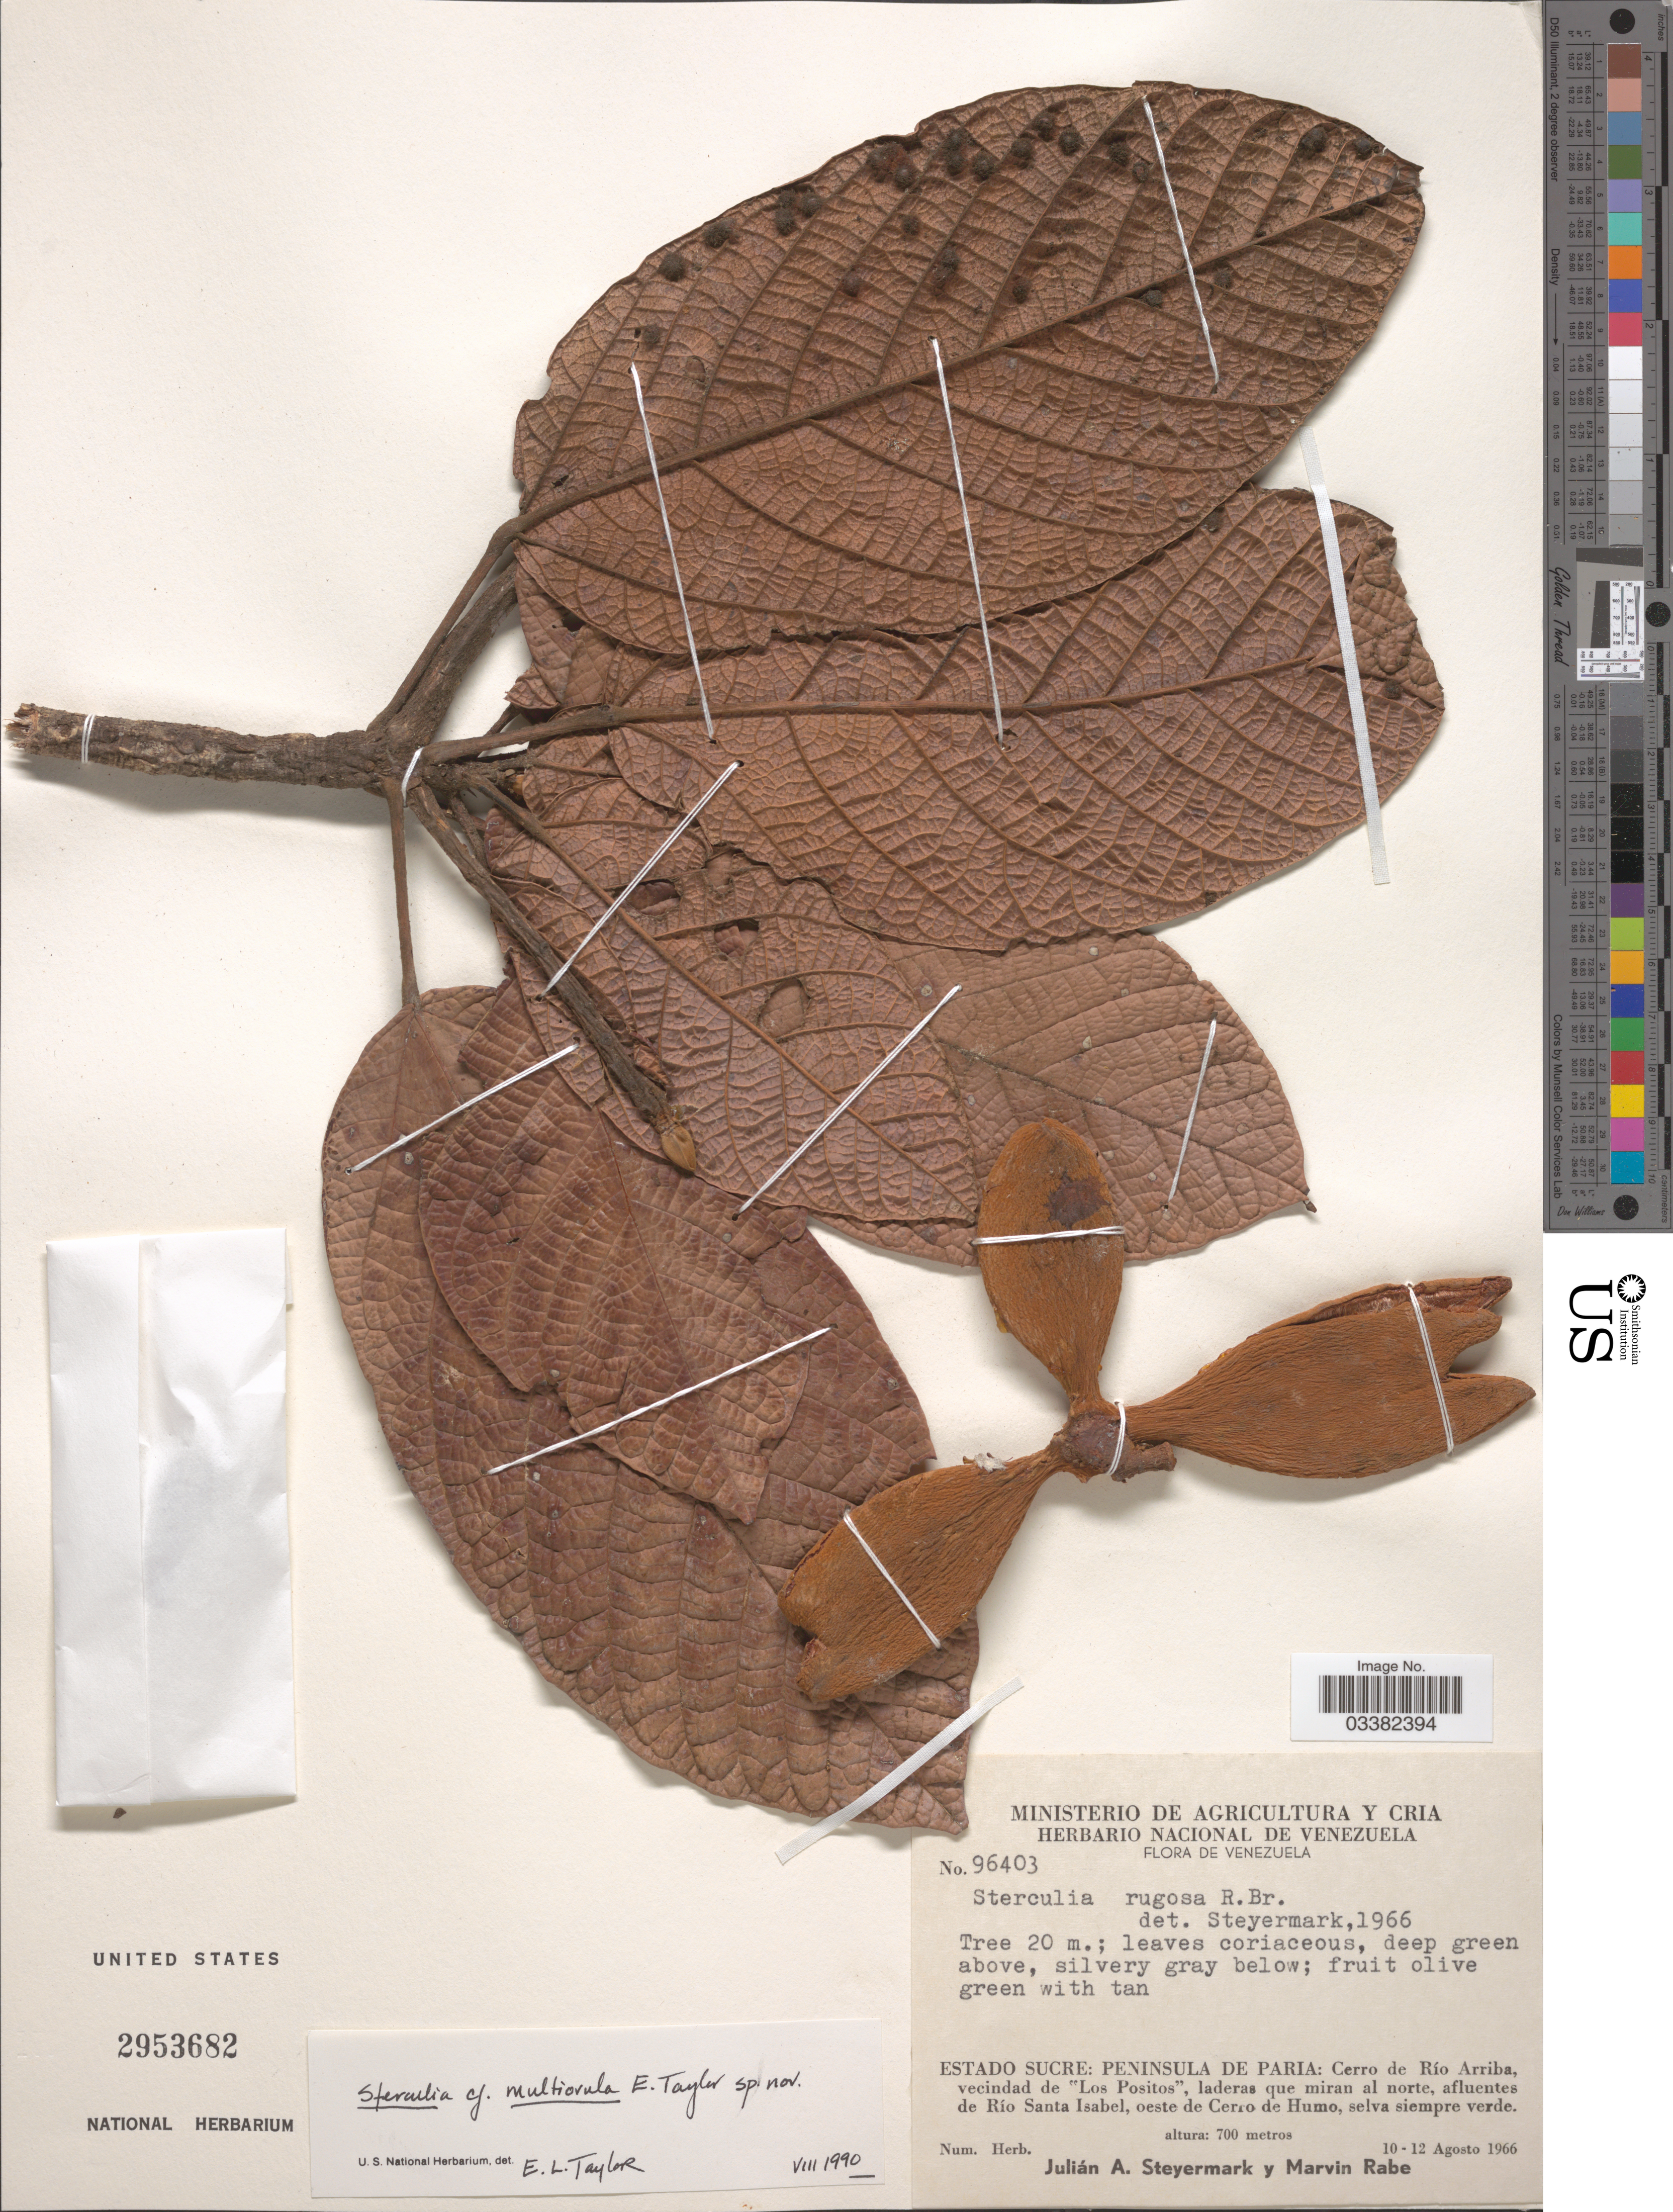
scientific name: unpublished name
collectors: J. Steyermark & M. Rabe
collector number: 96403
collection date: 1966-08-10/1966-08-12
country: Venezuela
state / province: Sucre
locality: Peninsula de Paria: Cerro de Río Arriba, vecindad de "Los Positos", laderas que miran al norte, afluentes de Río Santa Isabel, oeste de Cerro de Humo, selva siempre verde.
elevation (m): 700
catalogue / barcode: US 2953682